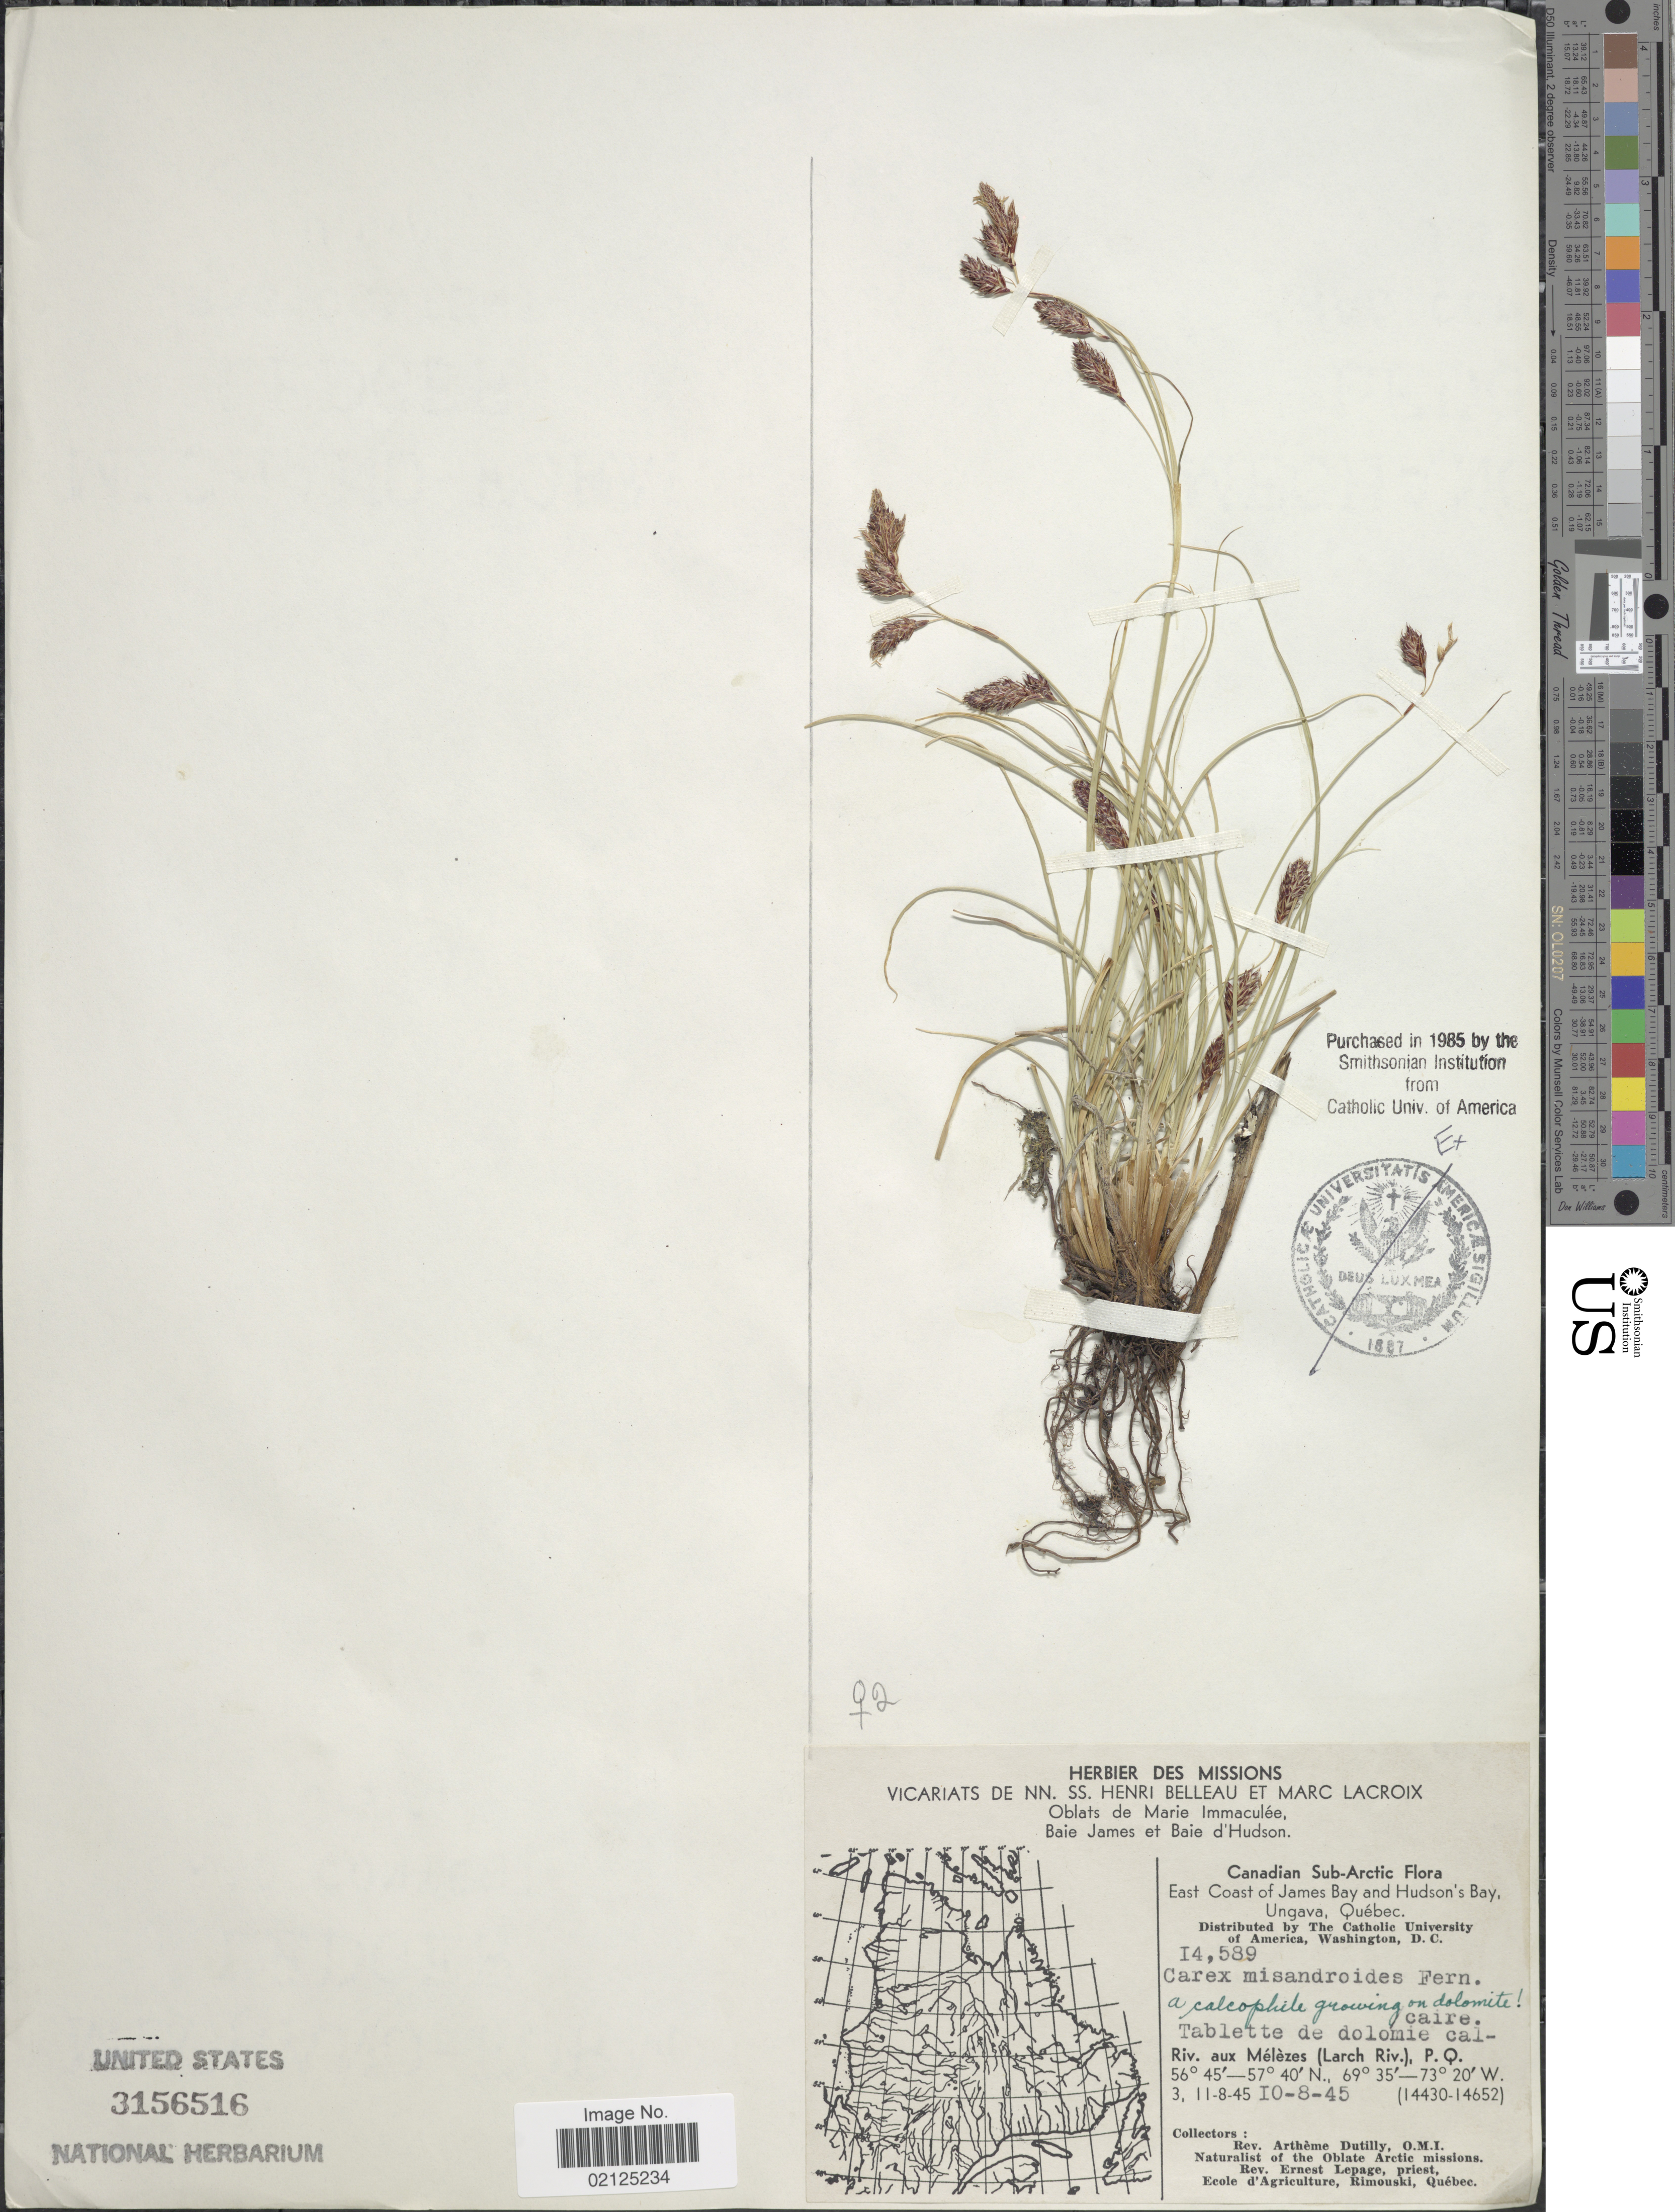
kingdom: Plantae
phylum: Tracheophyta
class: Liliopsida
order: Poales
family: Cyperaceae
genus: Carex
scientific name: Carex misandroides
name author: Fernald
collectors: A. Dutilly & E. Lepage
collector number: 14589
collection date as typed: Transcribed d/m/y: 10/8/45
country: Canada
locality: Canadian Sub-Arctic, East Coast of James Bay and Hudson's Bay, Ungava, Québec, Tablette de dolomie calcaire, Riv. aux Mélèzes (Larch Riv.), P.Q.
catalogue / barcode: US 3156516